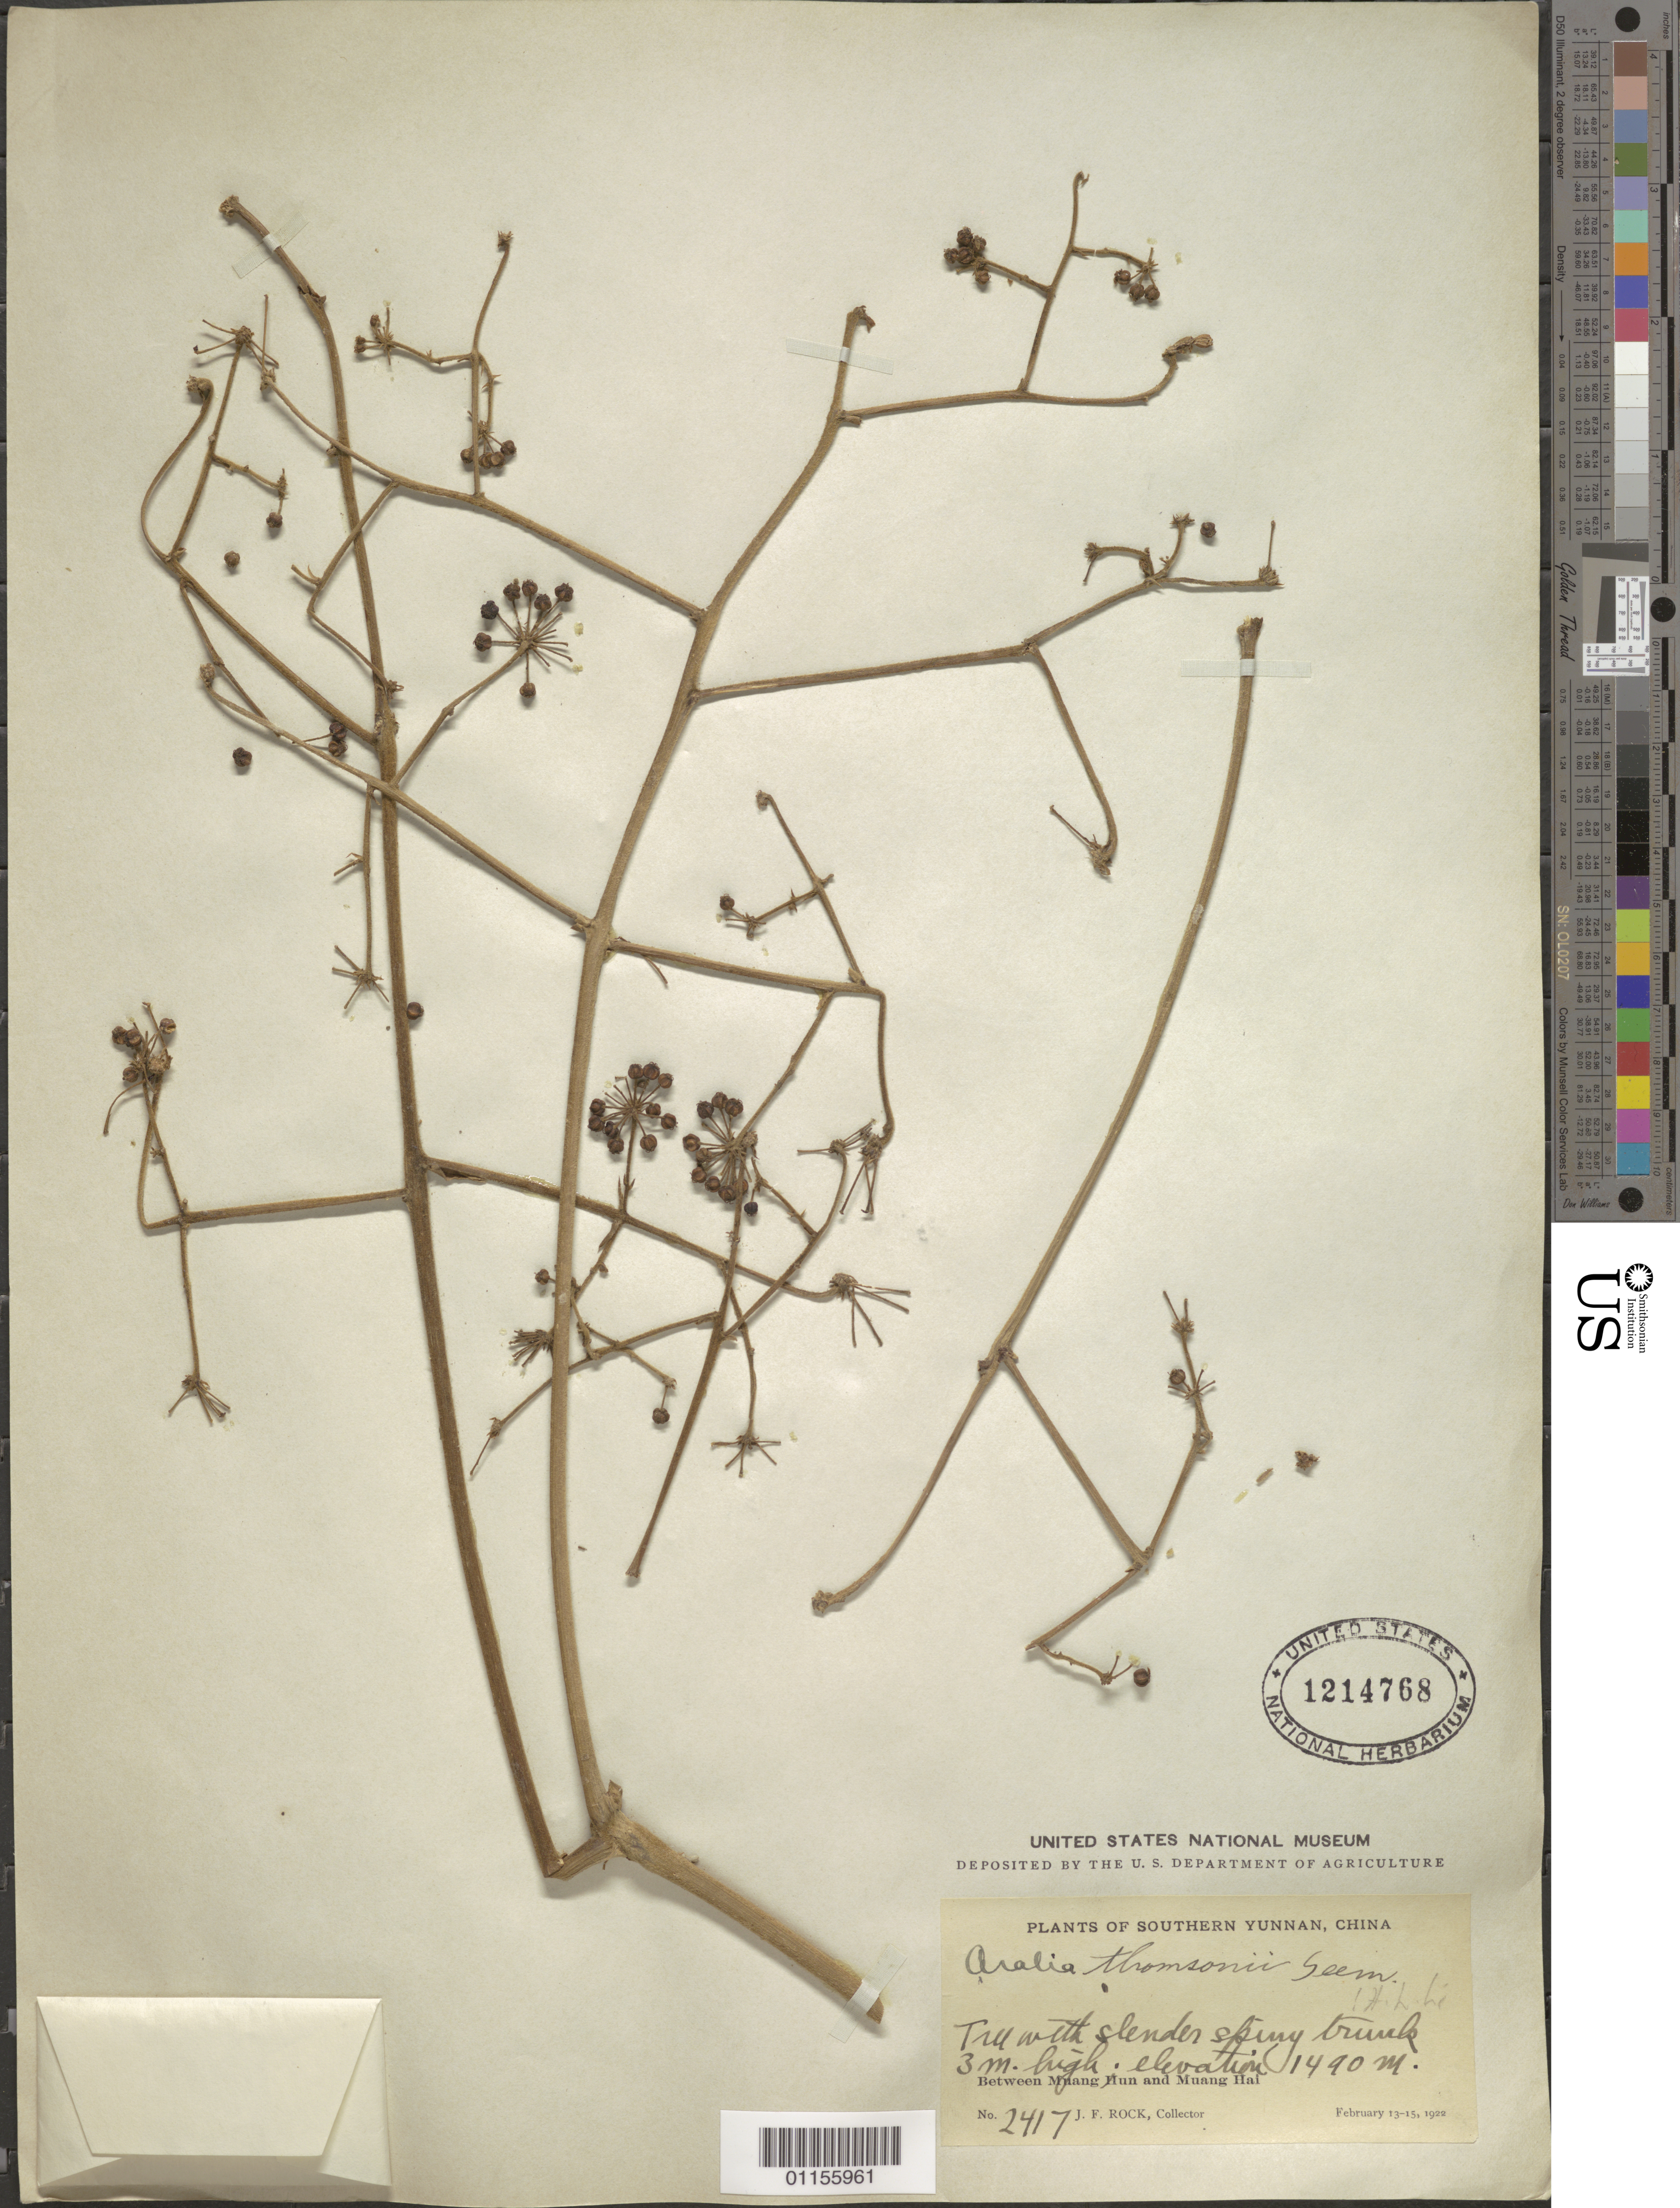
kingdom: Plantae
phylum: Tracheophyta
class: Magnoliopsida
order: Apiales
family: Araliaceae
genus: Aralia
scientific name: Aralia thomsonii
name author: Seem. ex C.B. Clarke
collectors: J. F. Rock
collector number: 2417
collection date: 1922-02-13/1922-02-15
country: China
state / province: Yunnan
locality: Between Muang Hun and Muang Hai.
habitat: Tree with slender skinny trunk.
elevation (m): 1490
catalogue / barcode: US 1214768